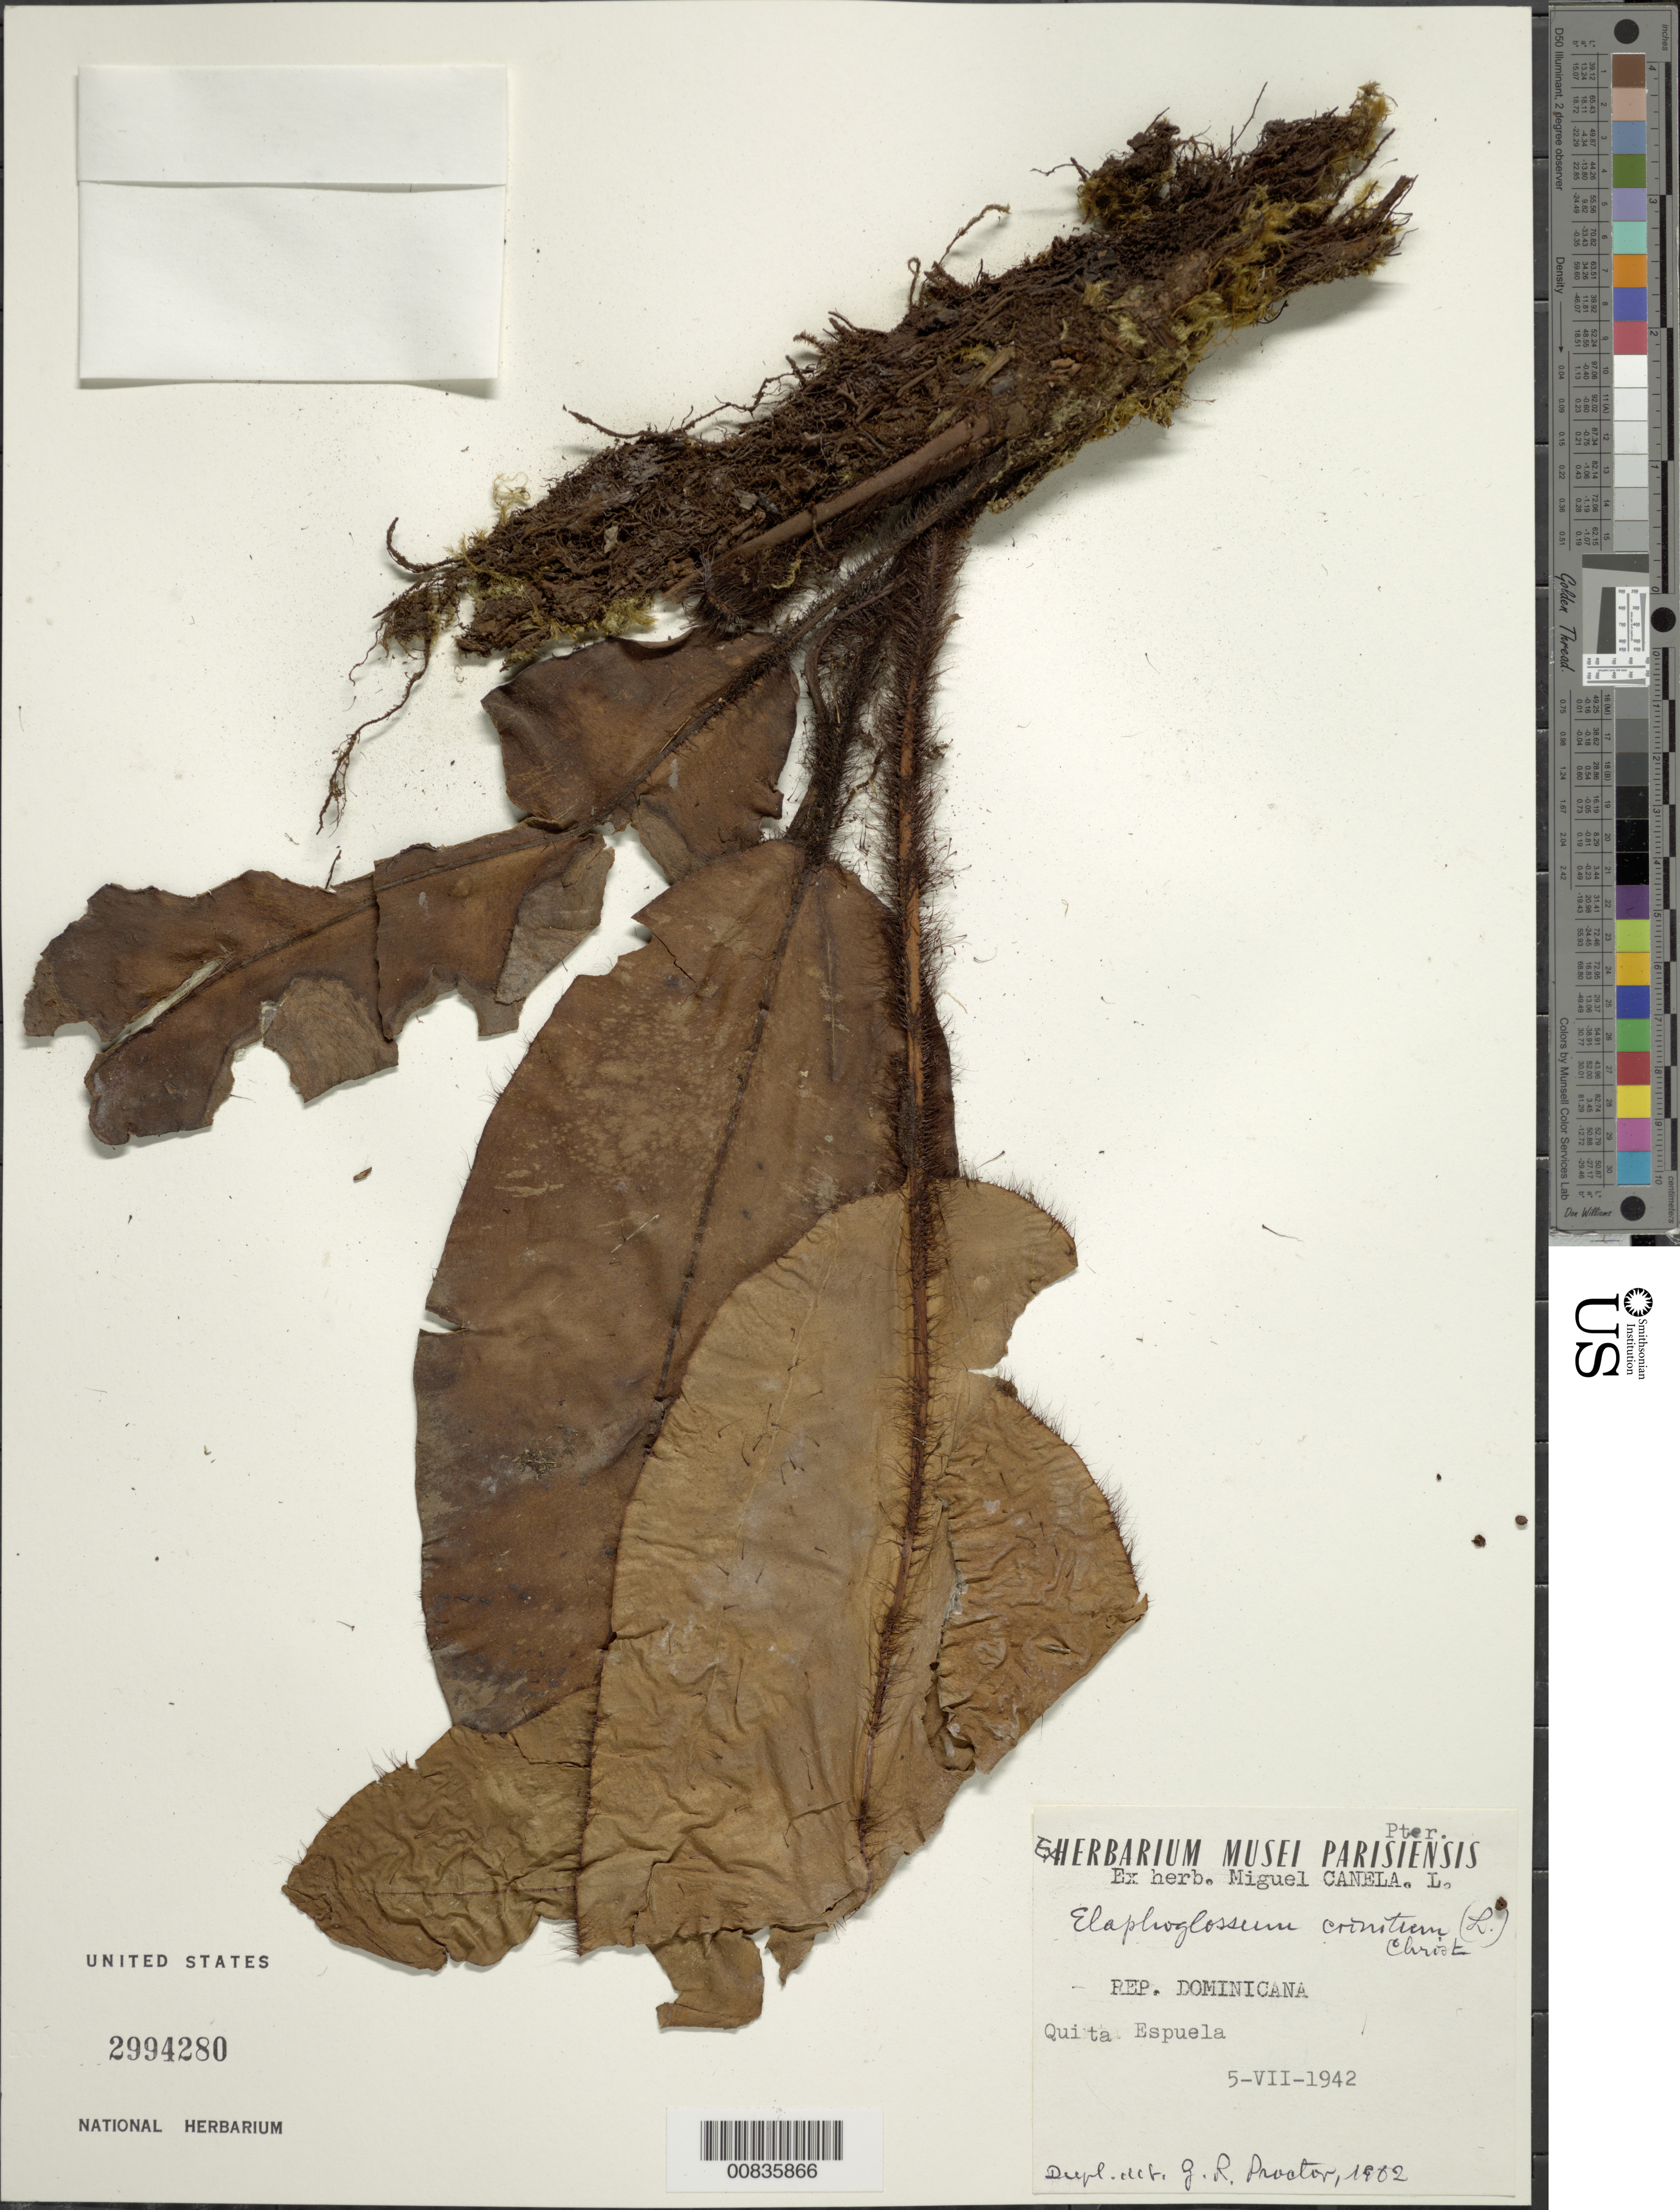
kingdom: Plantae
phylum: Tracheophyta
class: Polypodiopsida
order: Polypodiales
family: Dryopteridaceae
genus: Elaphoglossum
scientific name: Elaphoglossum crinitum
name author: (L.) Christ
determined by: Proctor, G. R.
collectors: M. Canela Lazaro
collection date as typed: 05 Jul 1942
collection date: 1942-07-05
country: Dominican Republic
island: Hispaniola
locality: Quita Espuela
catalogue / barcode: US 2994280